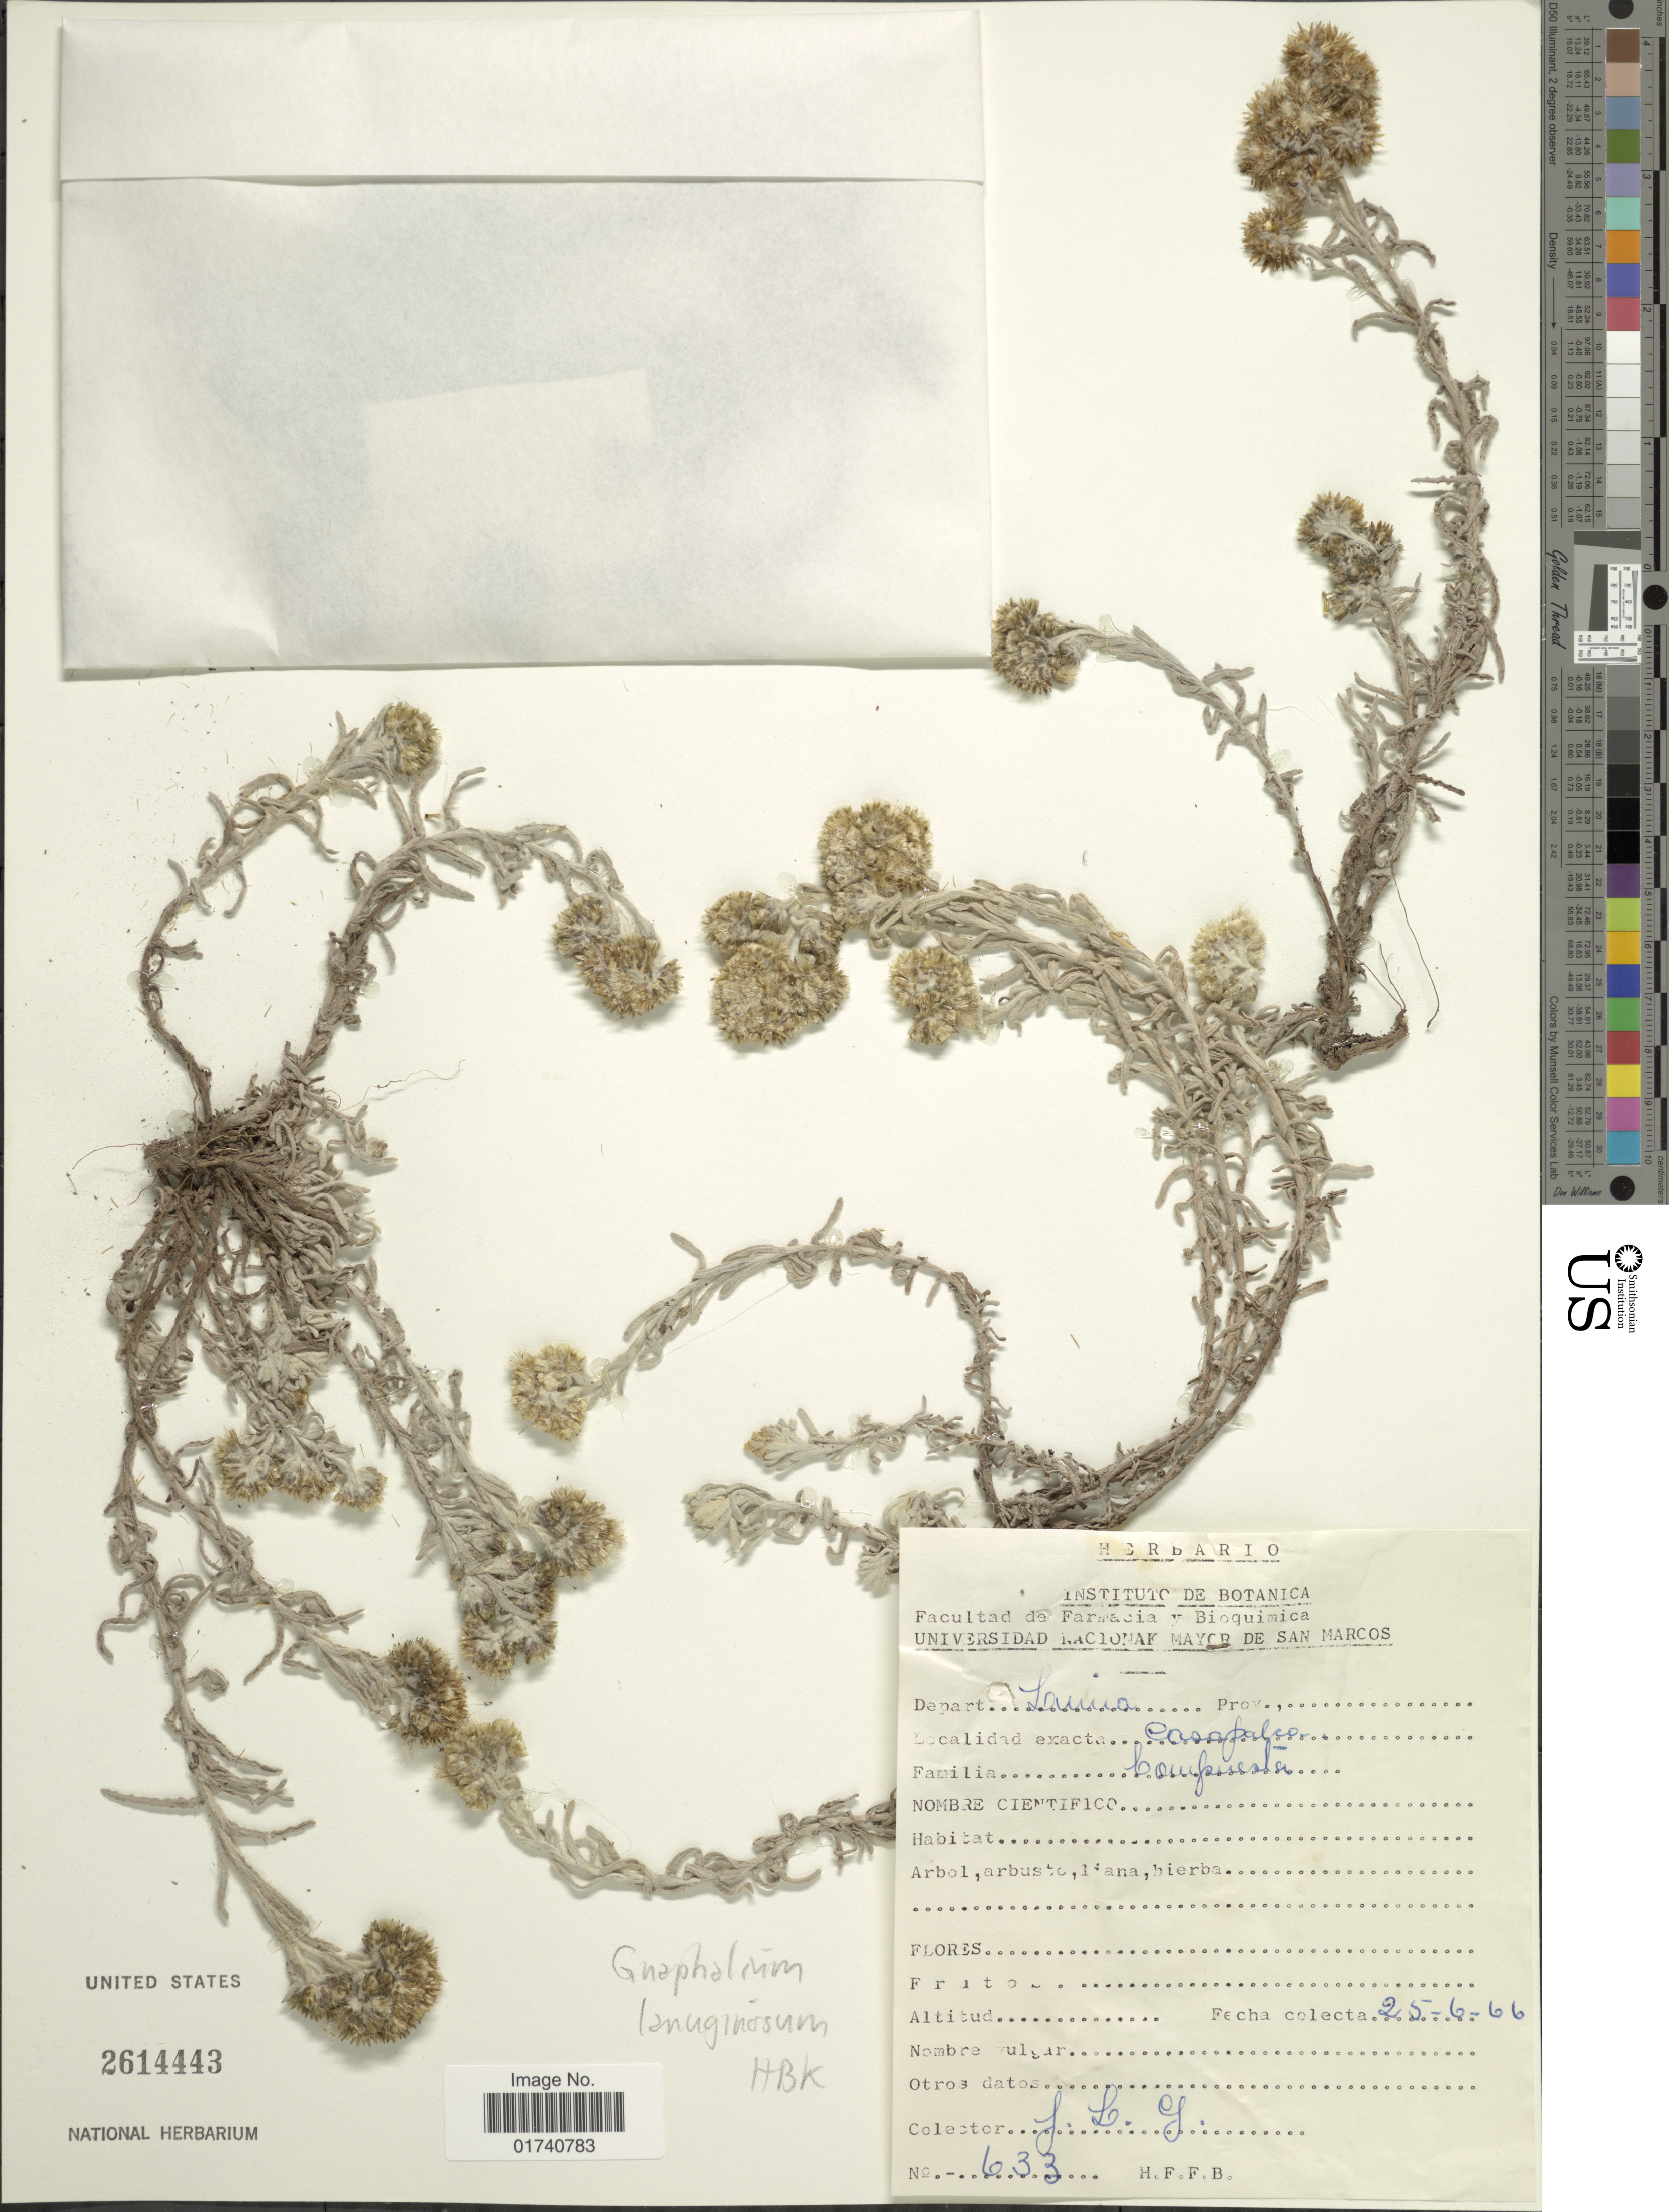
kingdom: Plantae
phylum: Tracheophyta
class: Magnoliopsida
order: Asterales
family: Asteraceae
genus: Pseudognaphalium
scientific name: Pseudognaphalium lanuginosum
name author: (Kunth) Anderb.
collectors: J. L. G.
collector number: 633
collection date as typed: Transcribed d/m/y: 25/6/66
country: Peru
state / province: Lima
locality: Casapalca, Depart. Lima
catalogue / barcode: US 2614443